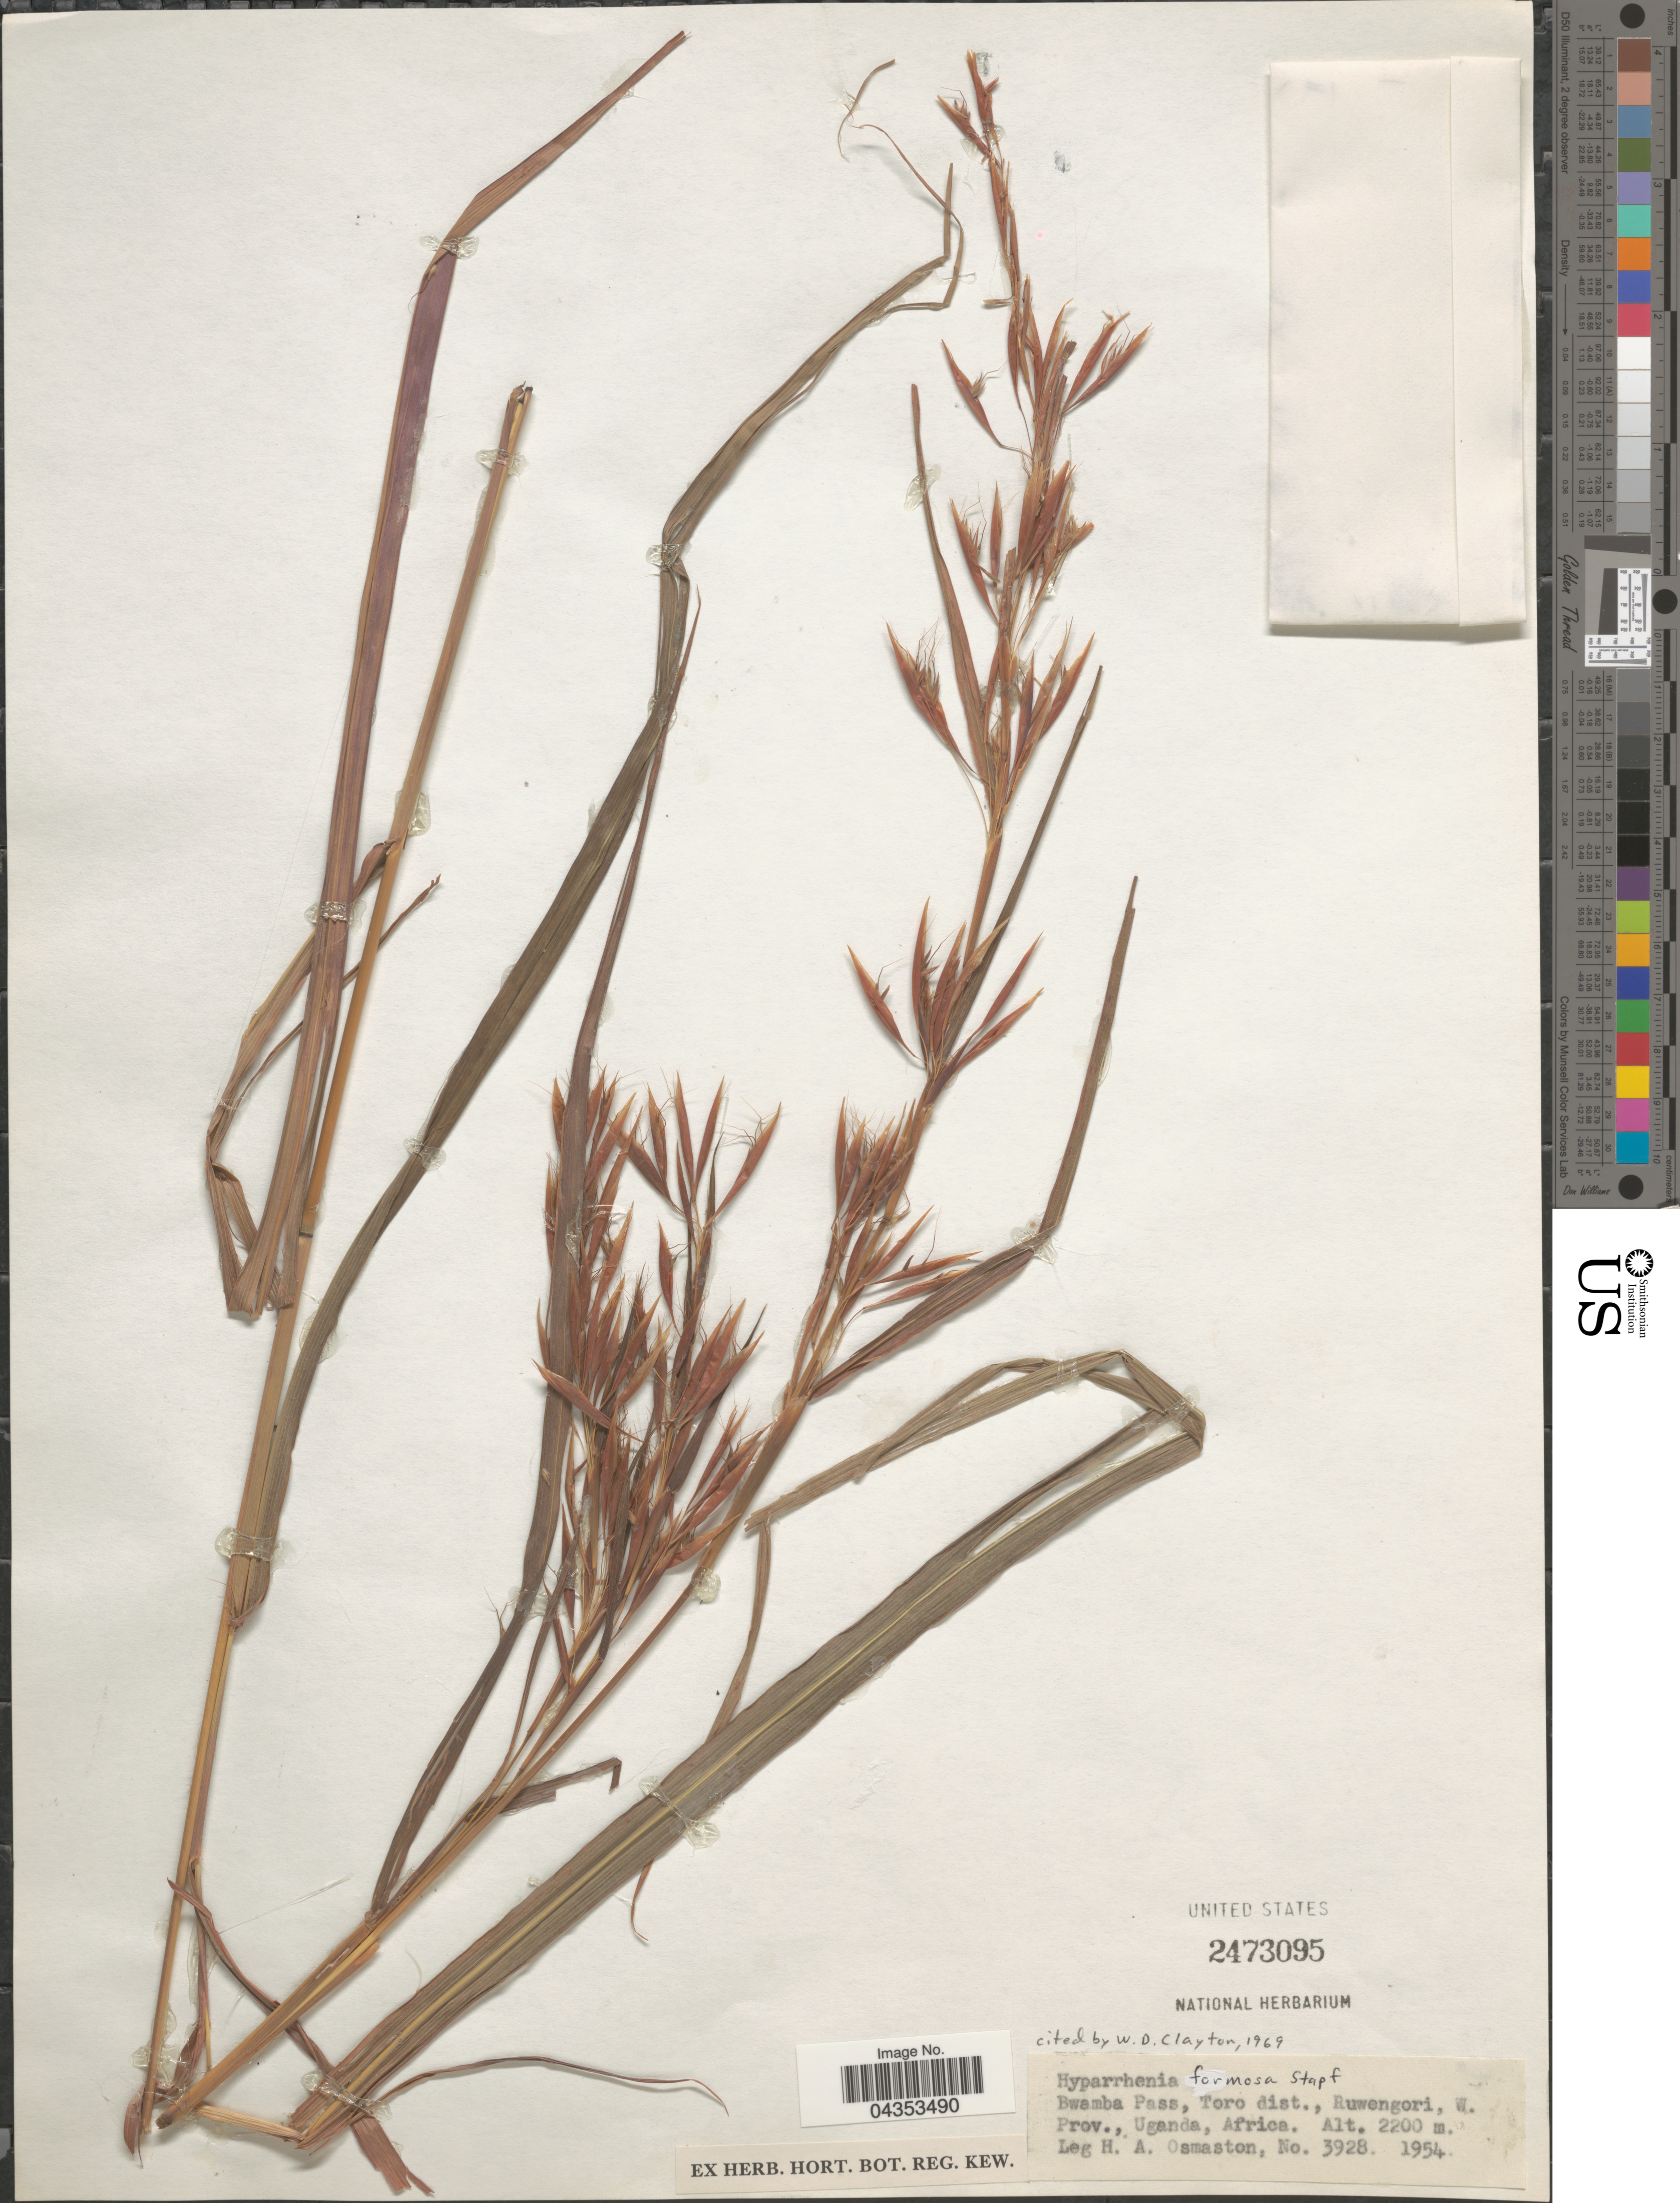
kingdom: Plantae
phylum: Tracheophyta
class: Liliopsida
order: Poales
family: Poaceae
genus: Hyparrhenia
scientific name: Hyparrhenia formosa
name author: Stapf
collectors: H. Osmaston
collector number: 3928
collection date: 1954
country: Uganda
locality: Bwamba Pass, Toro dist., Ruwengori, W. Prov.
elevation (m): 2200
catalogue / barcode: US 2473095